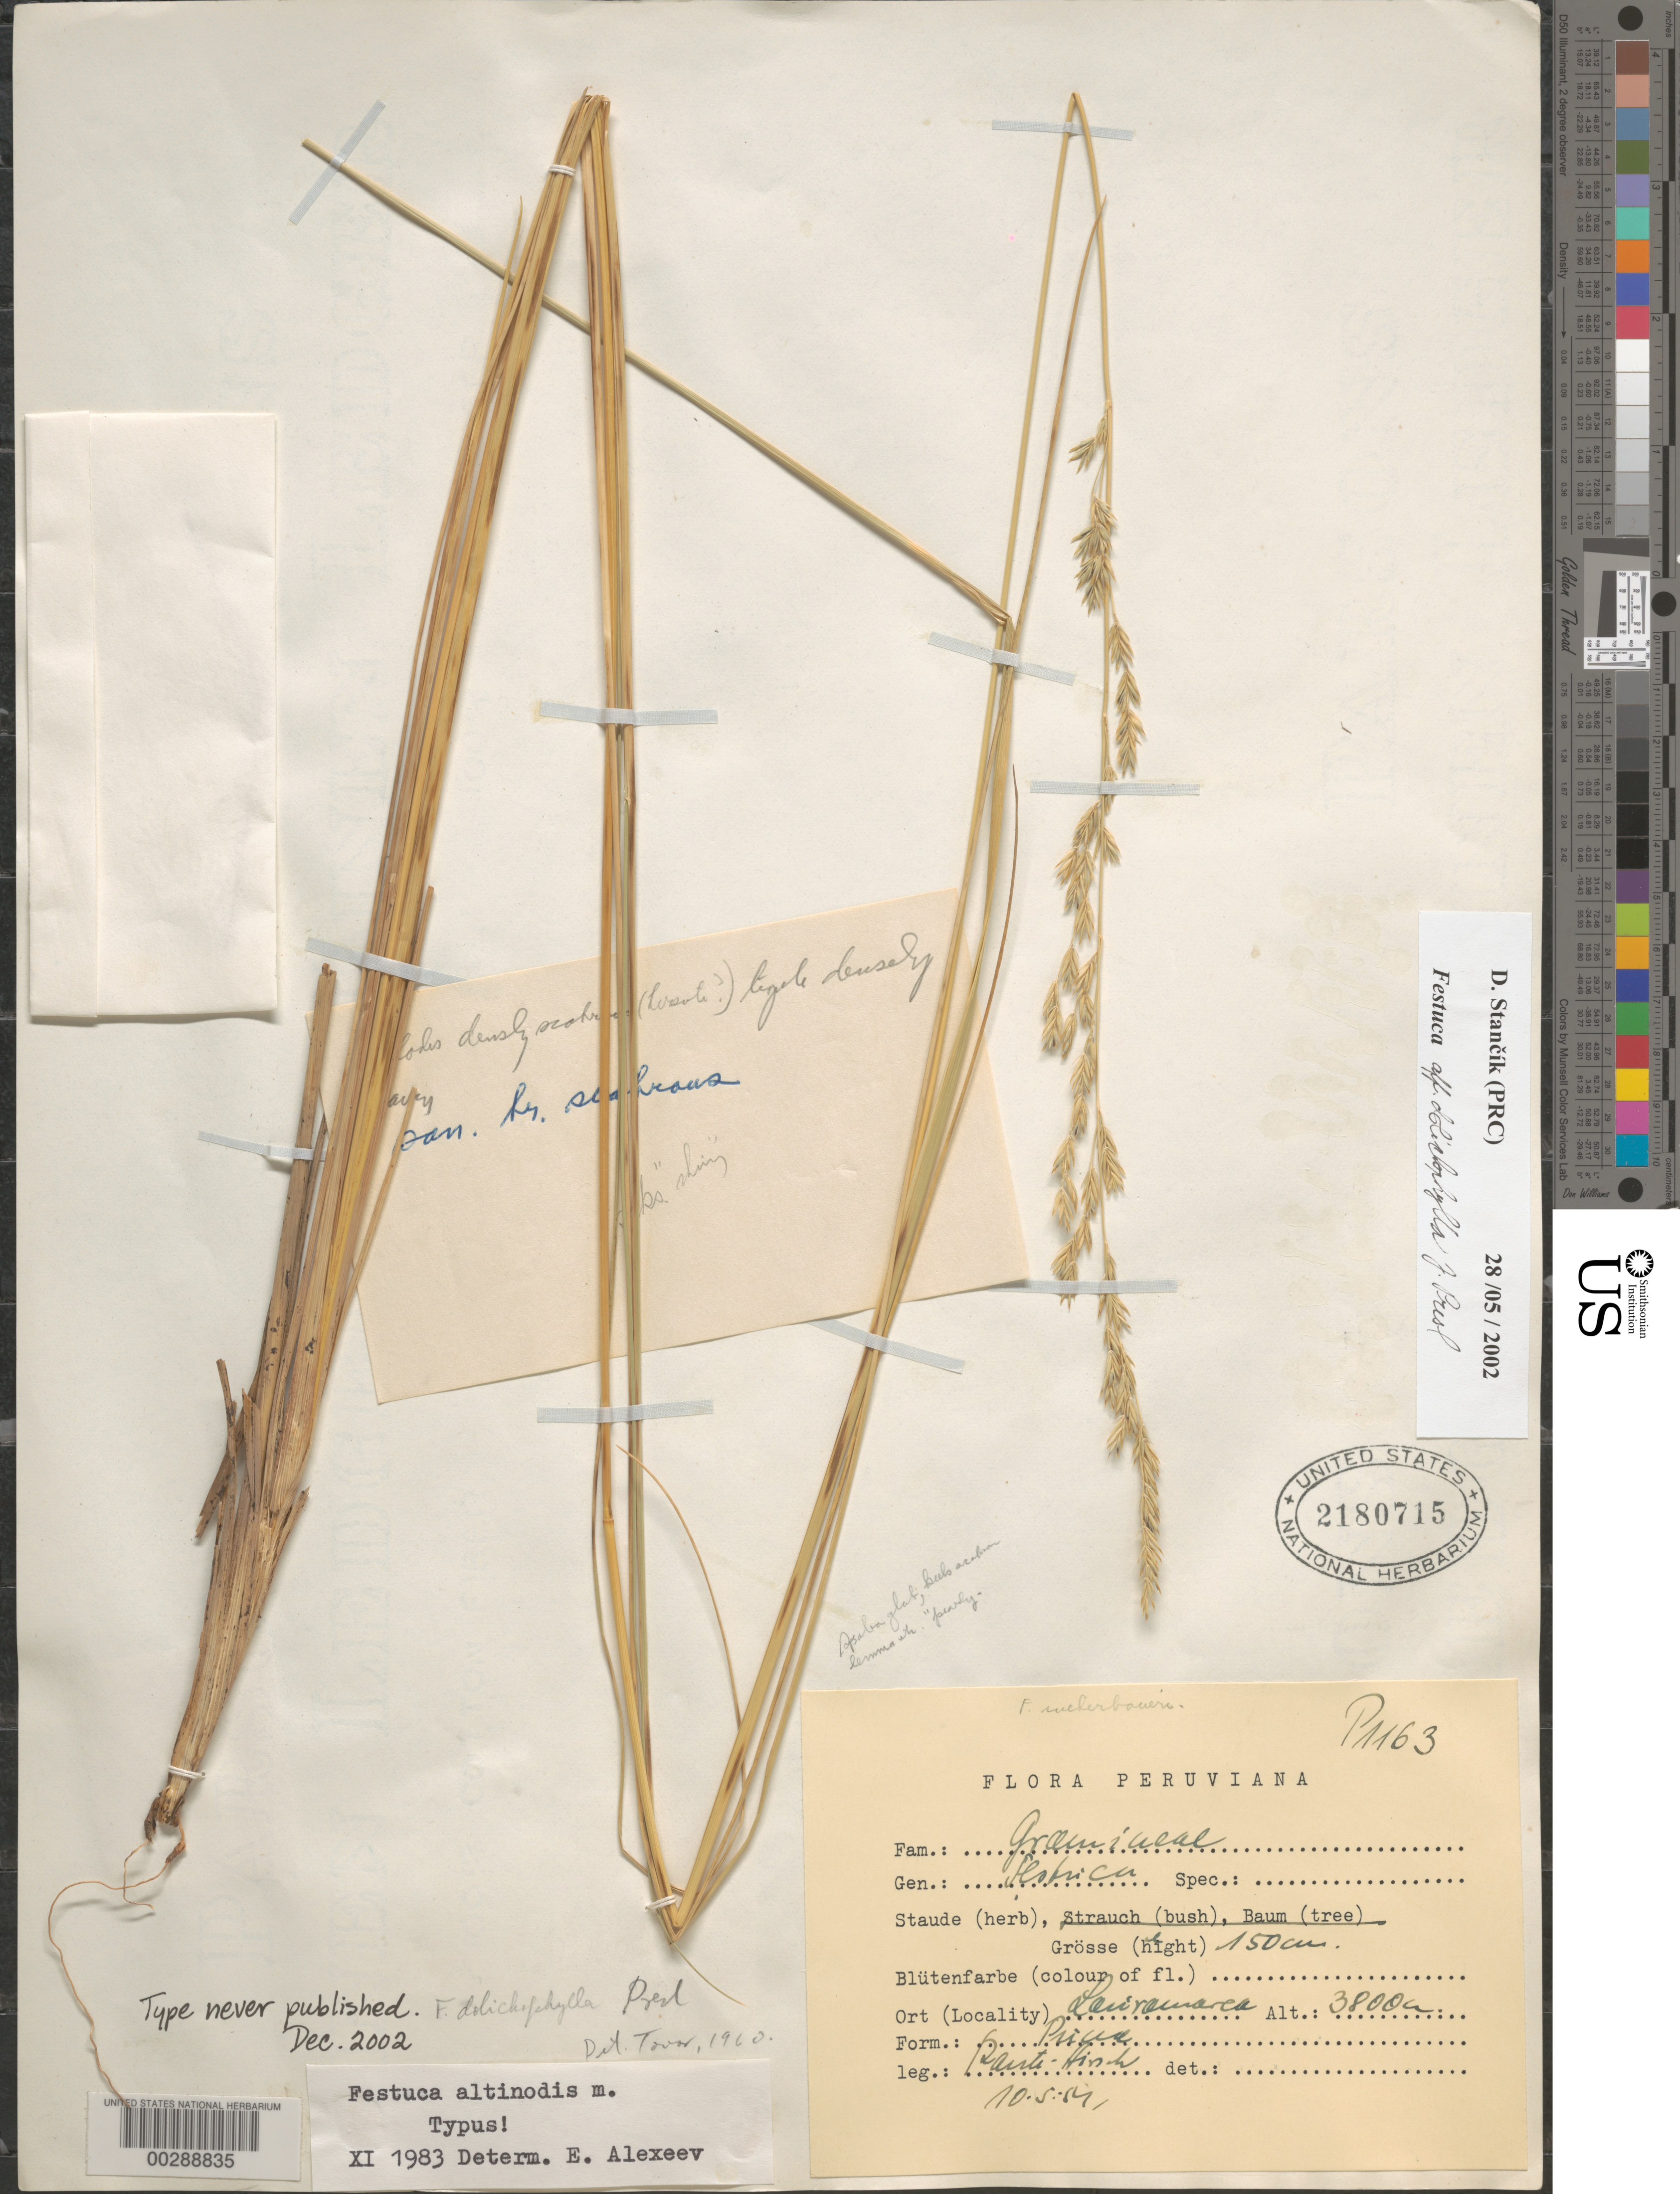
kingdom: Plantae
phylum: Tracheophyta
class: Liliopsida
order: Poales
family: Poaceae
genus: Festuca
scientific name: Festuca dolichophylla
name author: J. Presl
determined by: Stancik, D., (PRC), Univerzity Karlovy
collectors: W. Rauh & G. Hirsch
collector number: P 1163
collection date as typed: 10 May 1954 or 05 Oct 1954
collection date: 1954-05-10 or 1954-10-05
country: Peru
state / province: San Martín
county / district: Mariscal Cáceres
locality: Rio Huallaga, margen Derecha del; Balsa Probana; dtto. Tocache Nuevo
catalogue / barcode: US 2180715